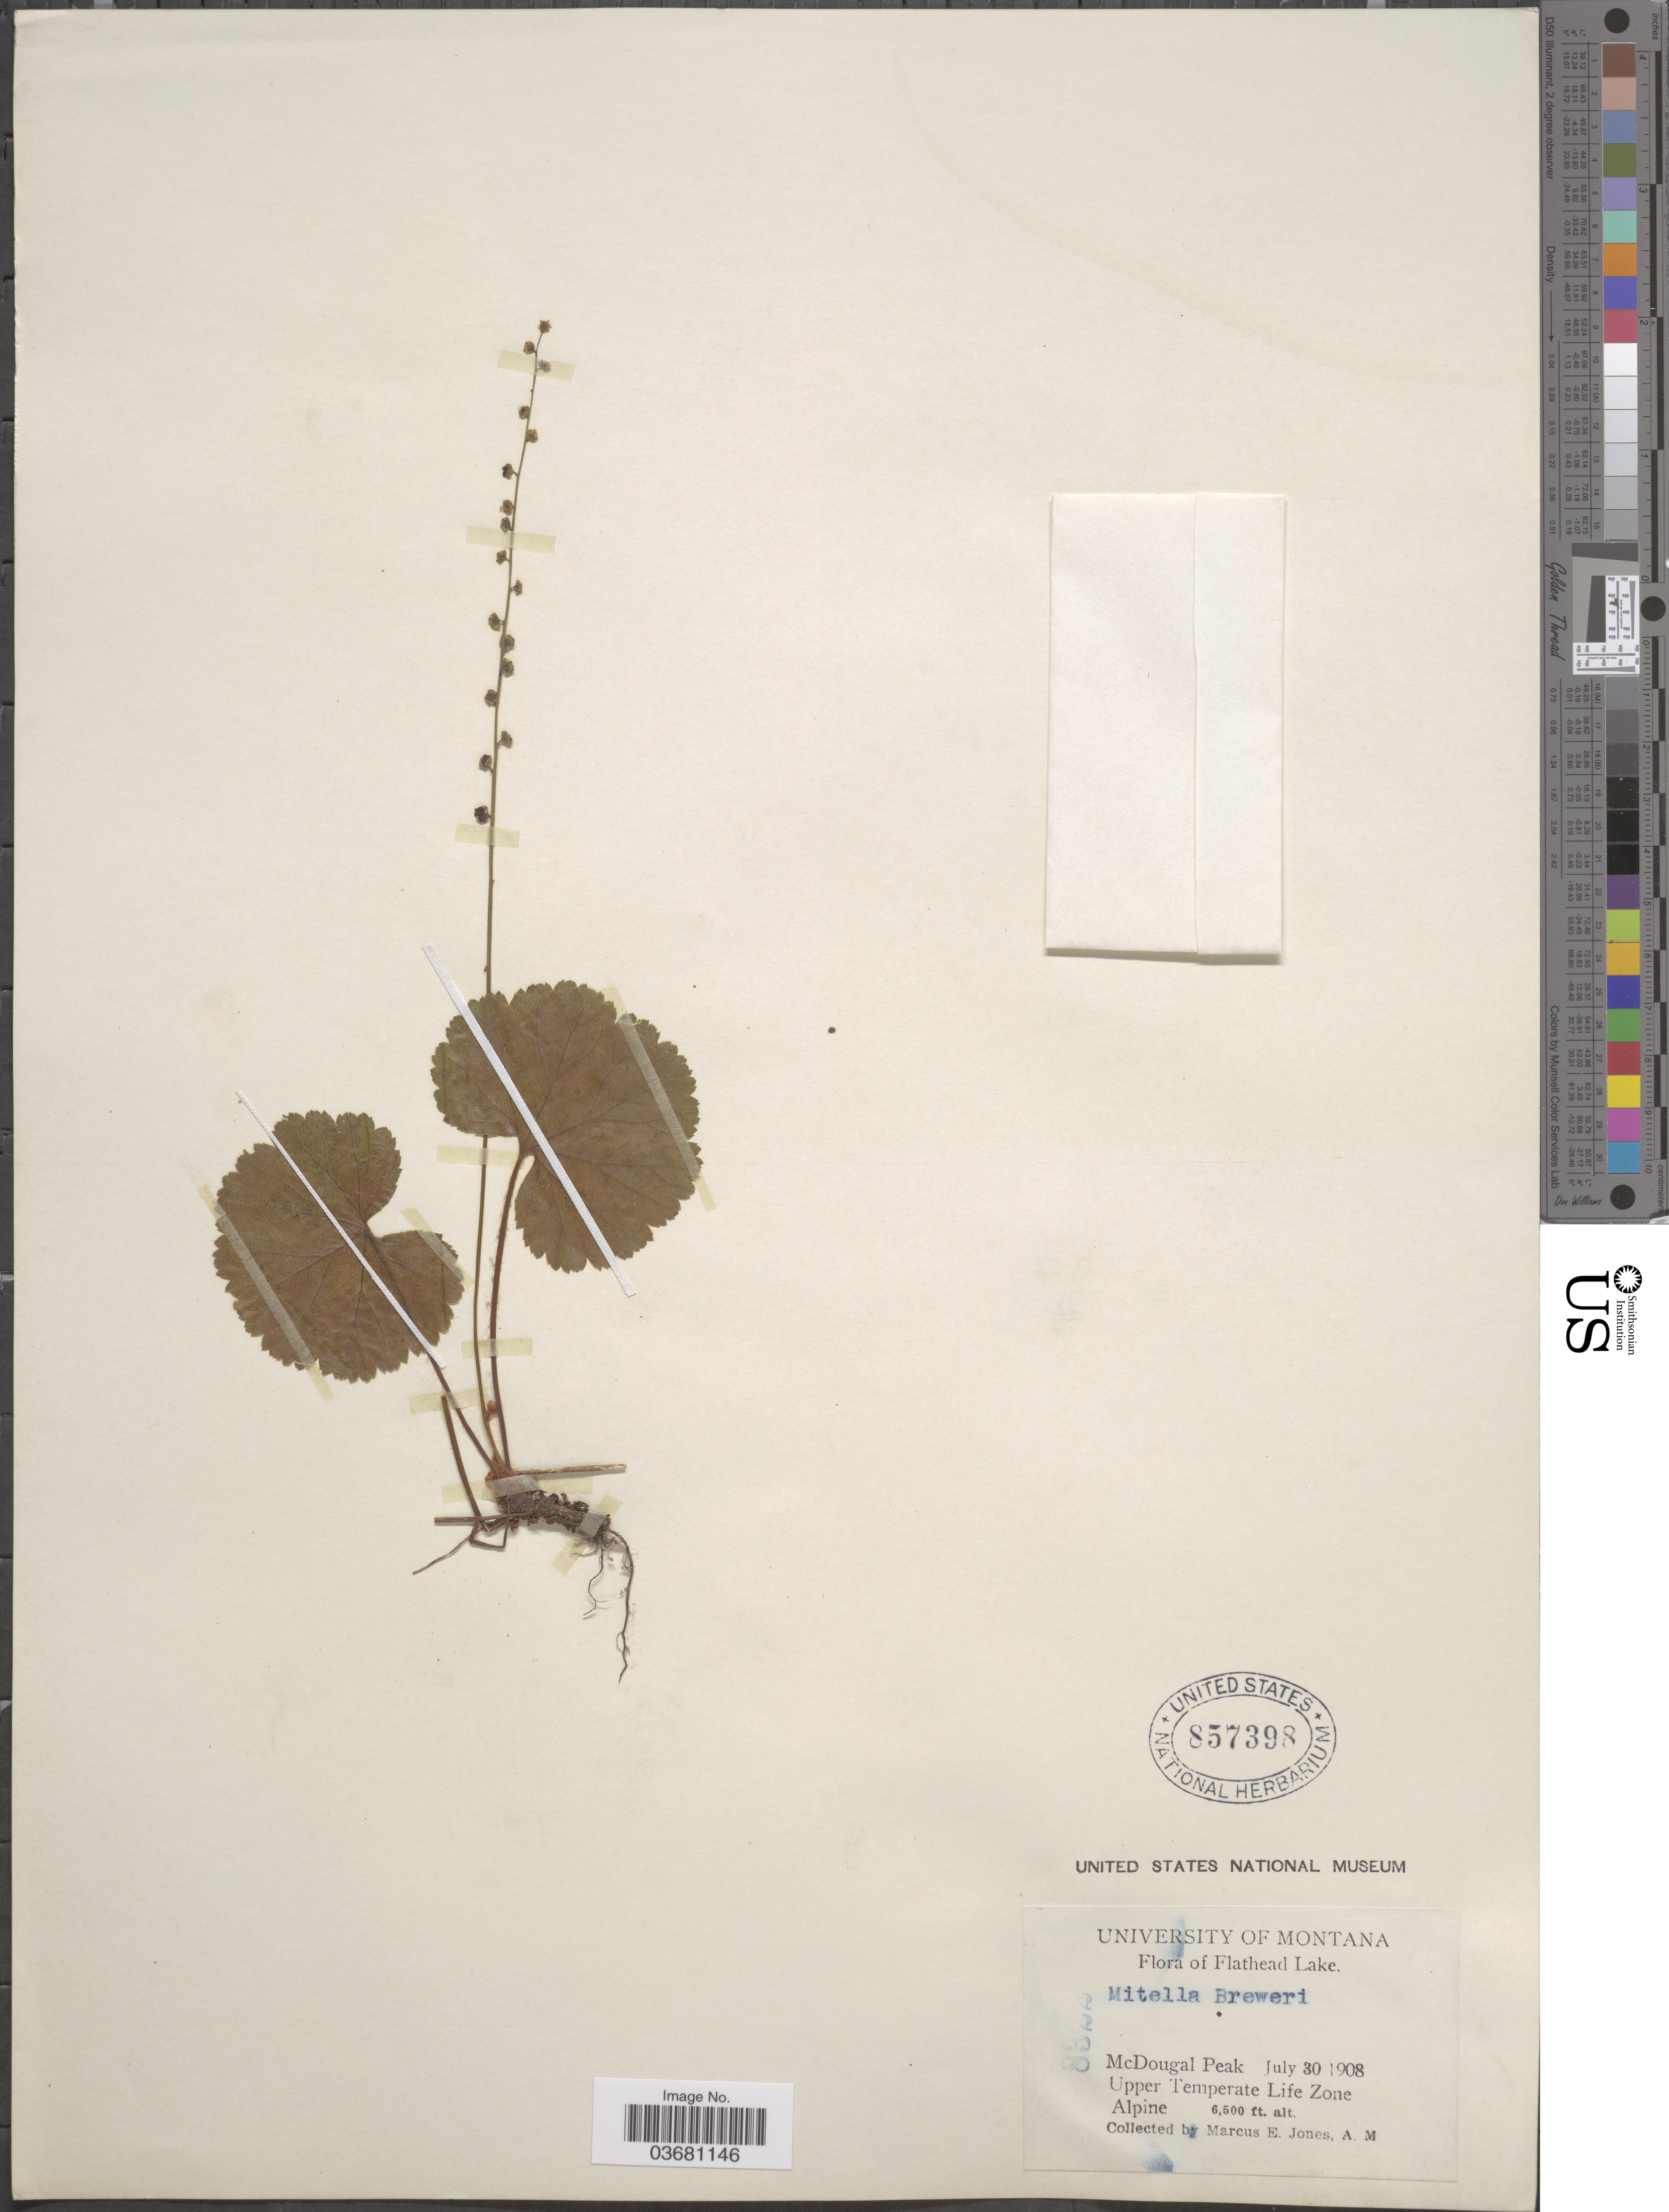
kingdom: Plantae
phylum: Tracheophyta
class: Magnoliopsida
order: Saxifragales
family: Saxifragaceae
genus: Mitella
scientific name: Mitella breweri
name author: A. Gray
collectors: M. E. Jones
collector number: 8322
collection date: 1908-07-30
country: United States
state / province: Montana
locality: Flathead Lake. McDougal Peak. Upper Temperate Life Zone. Alpine.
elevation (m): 1981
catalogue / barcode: US 857398